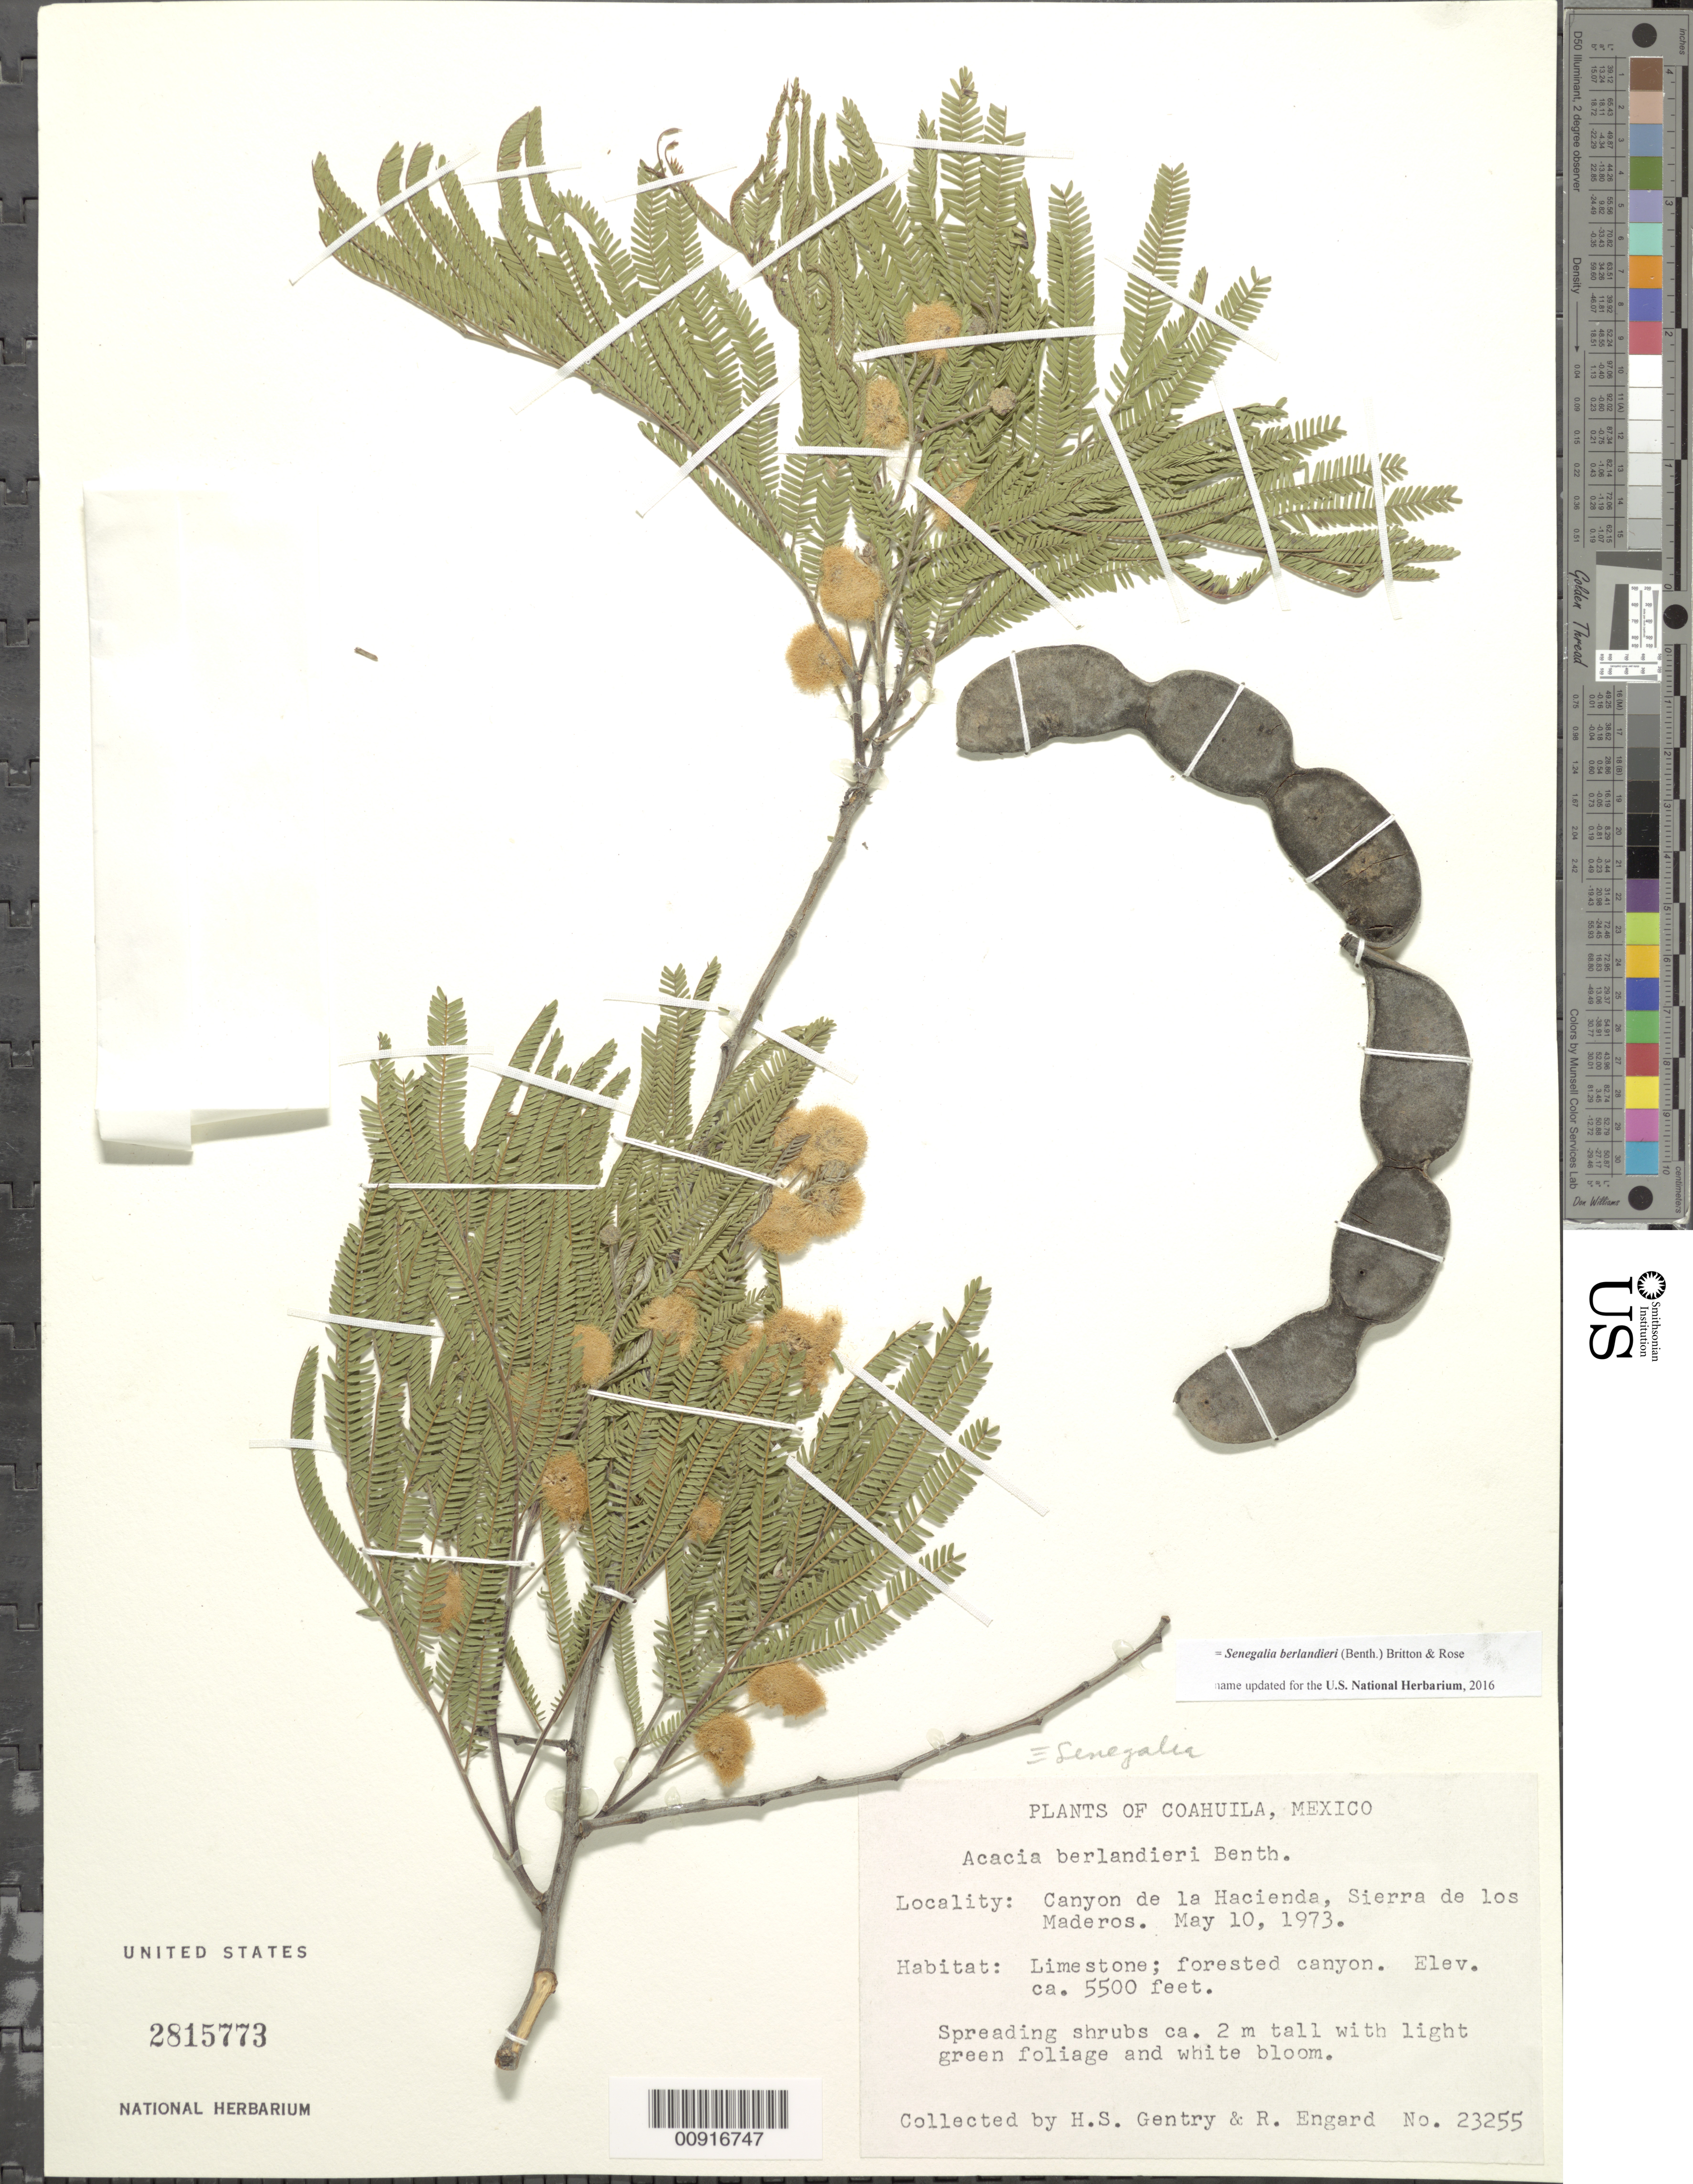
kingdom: Plantae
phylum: Tracheophyta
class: Magnoliopsida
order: Fabales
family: Fabaceae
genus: Senegalia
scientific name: Senegalia berlandieri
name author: (Benth.) Britton & Rose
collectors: H. S. Gentry & R. Engard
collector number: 23255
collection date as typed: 10 May 1973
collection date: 1973-05-10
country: Mexico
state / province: Coahuila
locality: Canyon de la Hacienda, Sierra de los Maderos.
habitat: Limestone; forested canyon.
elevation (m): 1676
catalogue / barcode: US 2815773